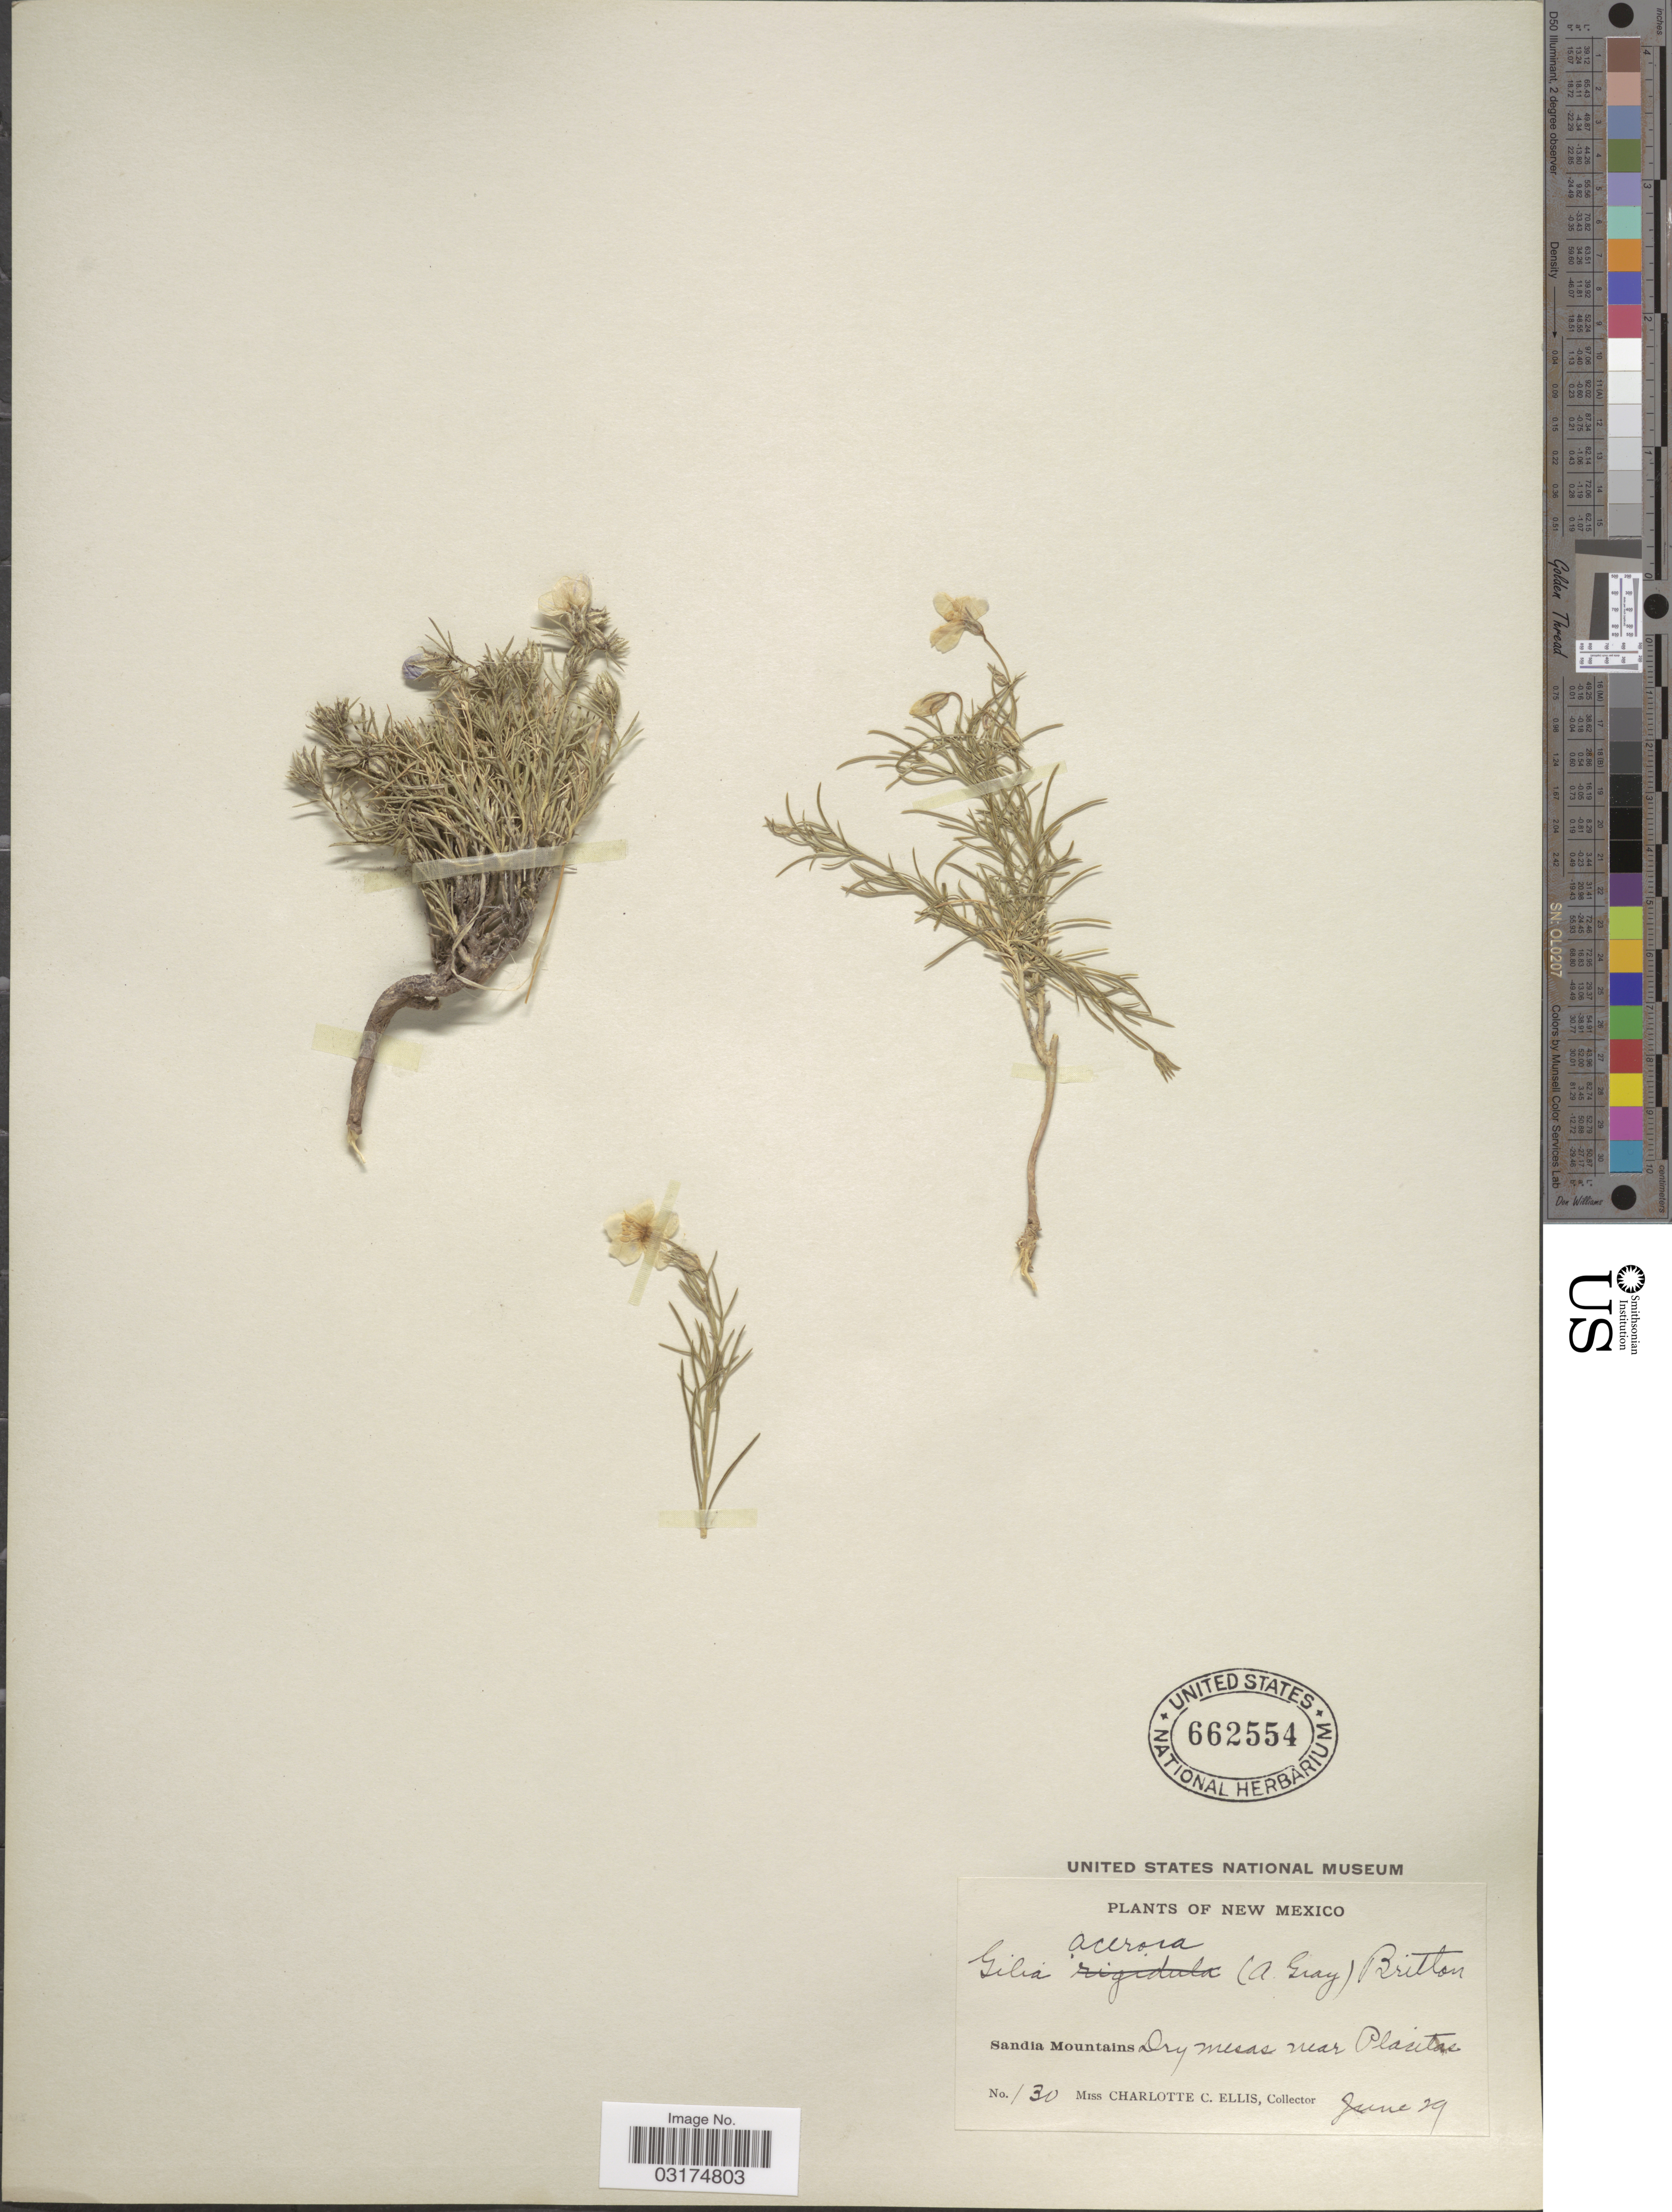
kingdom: Plantae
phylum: Tracheophyta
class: Magnoliopsida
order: Ericales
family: Polemoniaceae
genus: Giliastrum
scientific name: Giliastrum acerosum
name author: (A. Gray) Rydb.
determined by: Strong, Mark T., (BOT), Smithsonian Institution - National Museum of Natural History (UNITED STATES)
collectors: C. C. Ellis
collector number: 130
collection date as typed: Transcribed d/m/y: /6/29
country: United States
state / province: New Mexico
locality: Sandia Mountains. Dry mesas near Placitas.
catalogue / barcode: US 662554